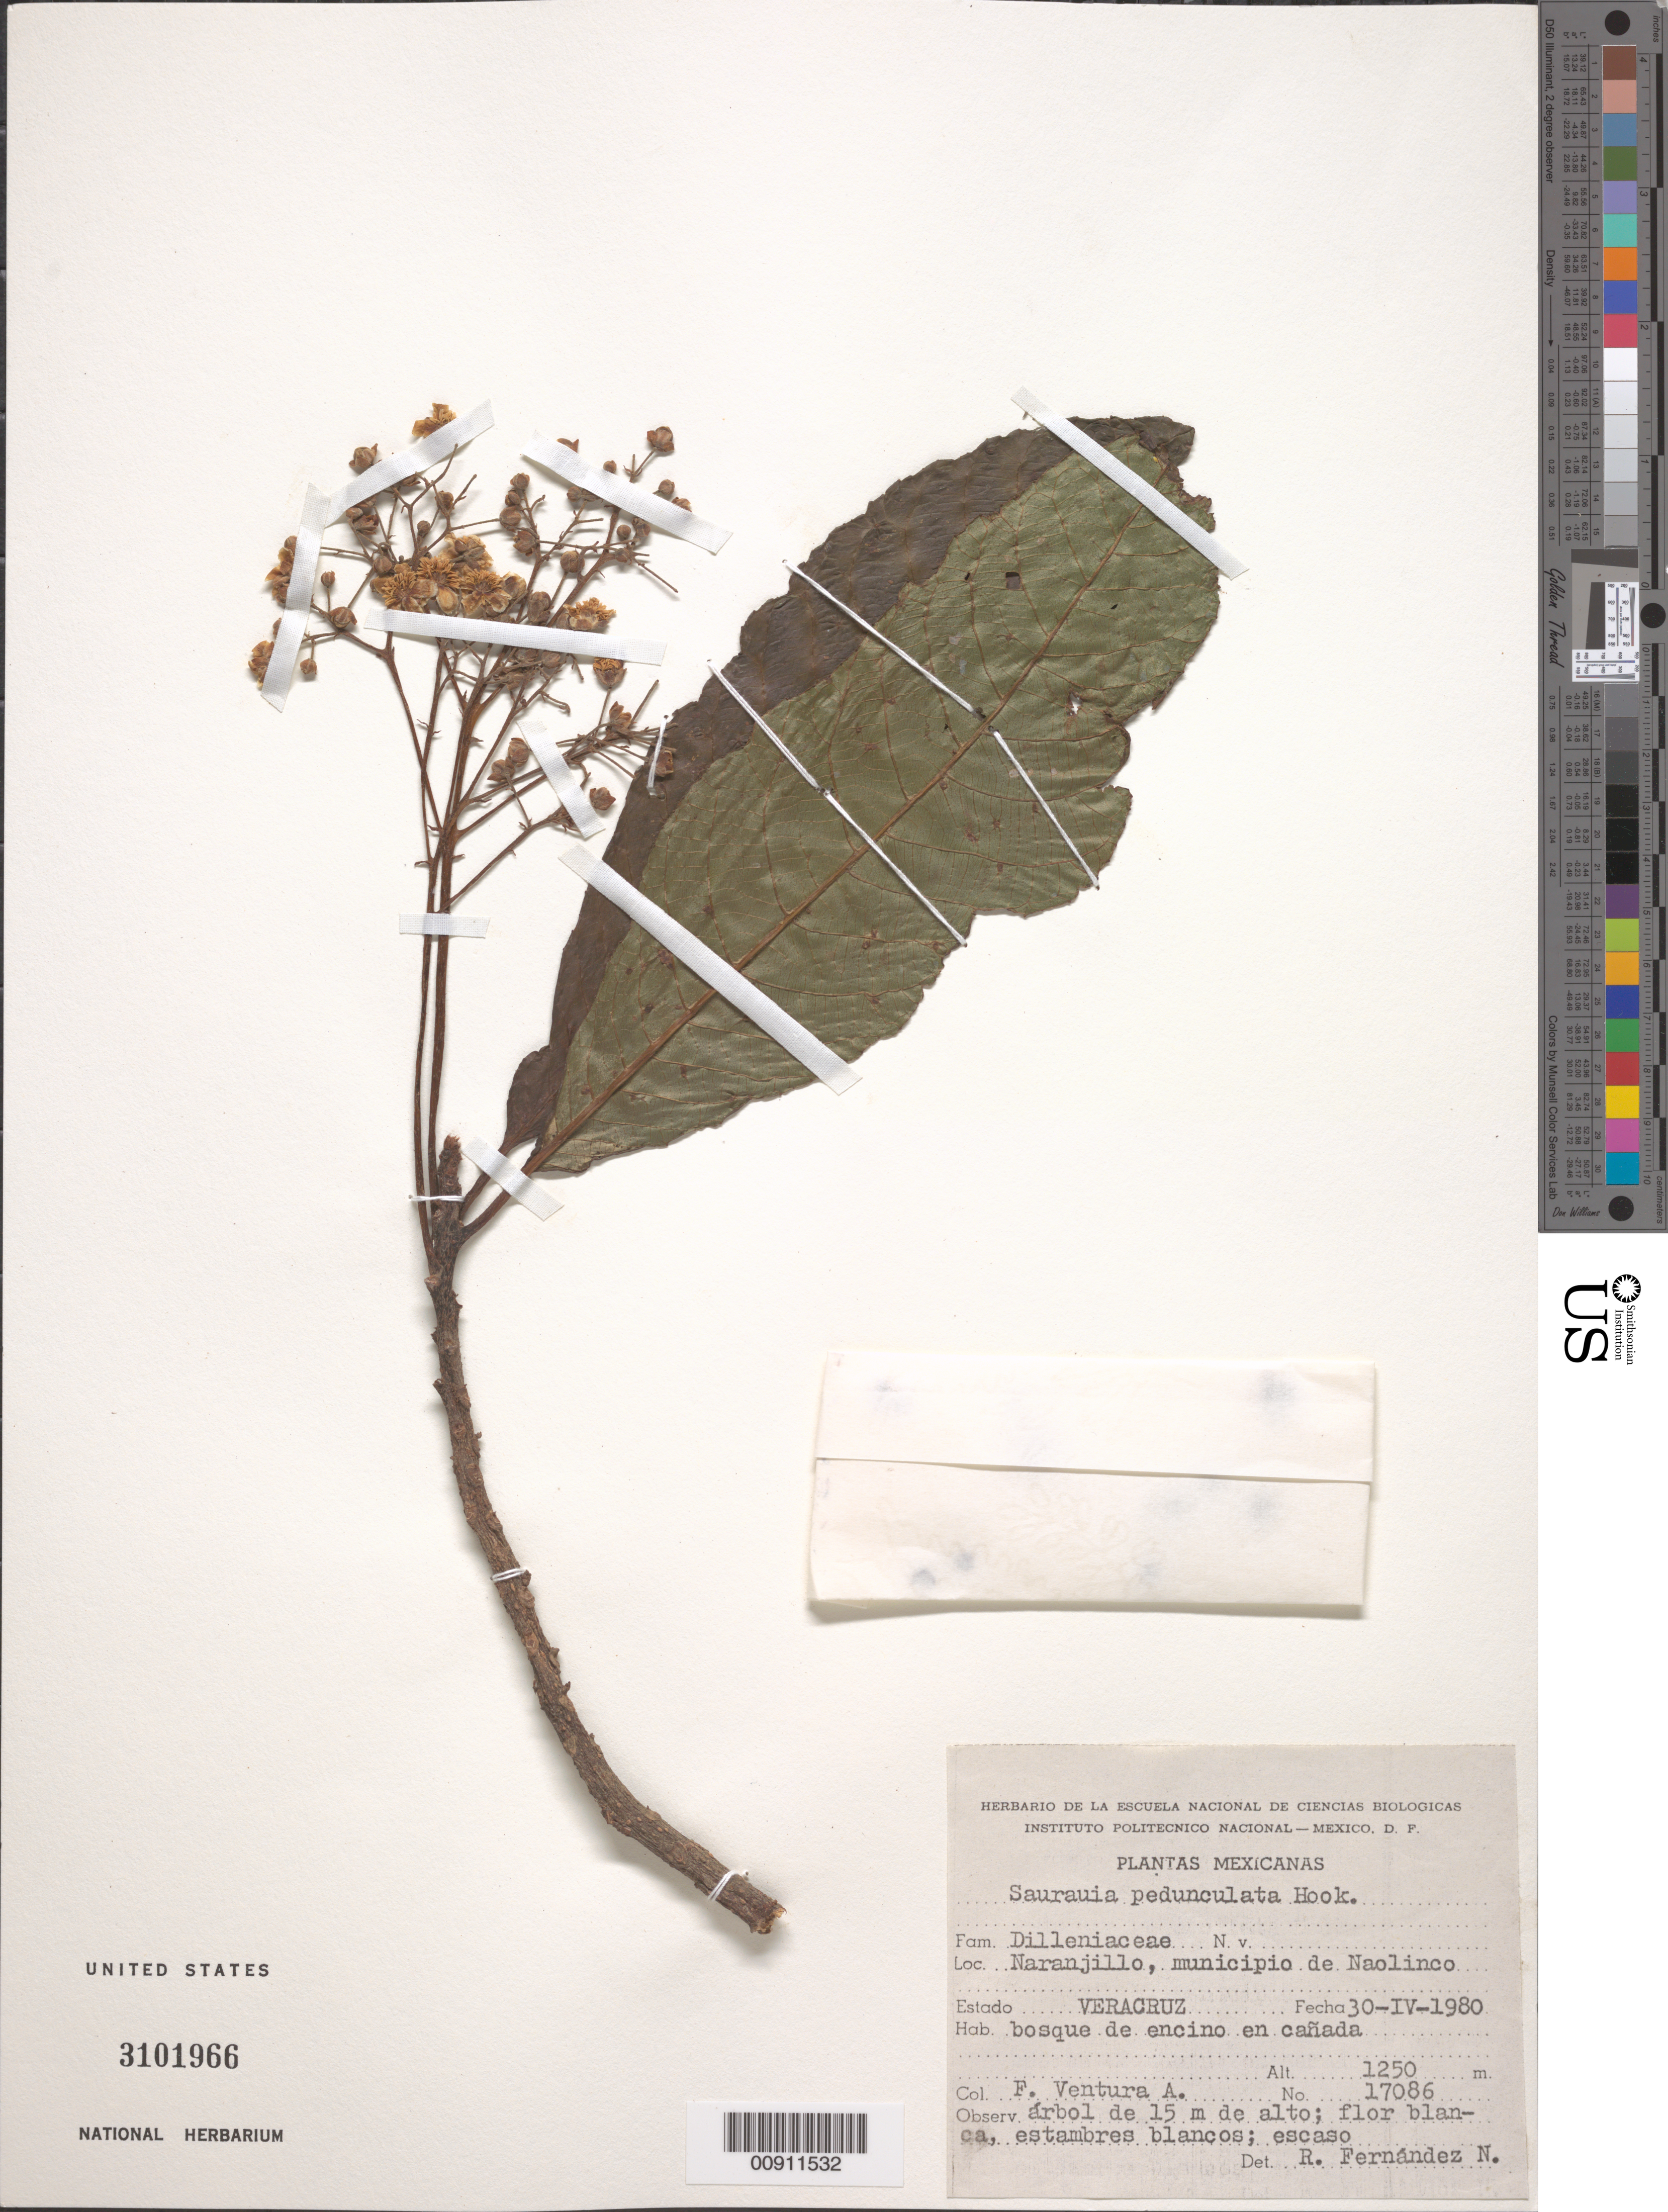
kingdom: Plantae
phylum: Tracheophyta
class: Magnoliopsida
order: Ericales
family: Actinidiaceae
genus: Saurauia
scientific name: Saurauia pedunculata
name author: Hook.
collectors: F. Ventura A.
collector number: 17086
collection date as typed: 30 Apr 1980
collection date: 1980-04-30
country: Mexico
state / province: Veracruz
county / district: Naolinco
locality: Naranjillo, municipio de Naolinco, Estado Veracruz.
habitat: Bosque de encino en cañada.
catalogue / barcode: US 3101966